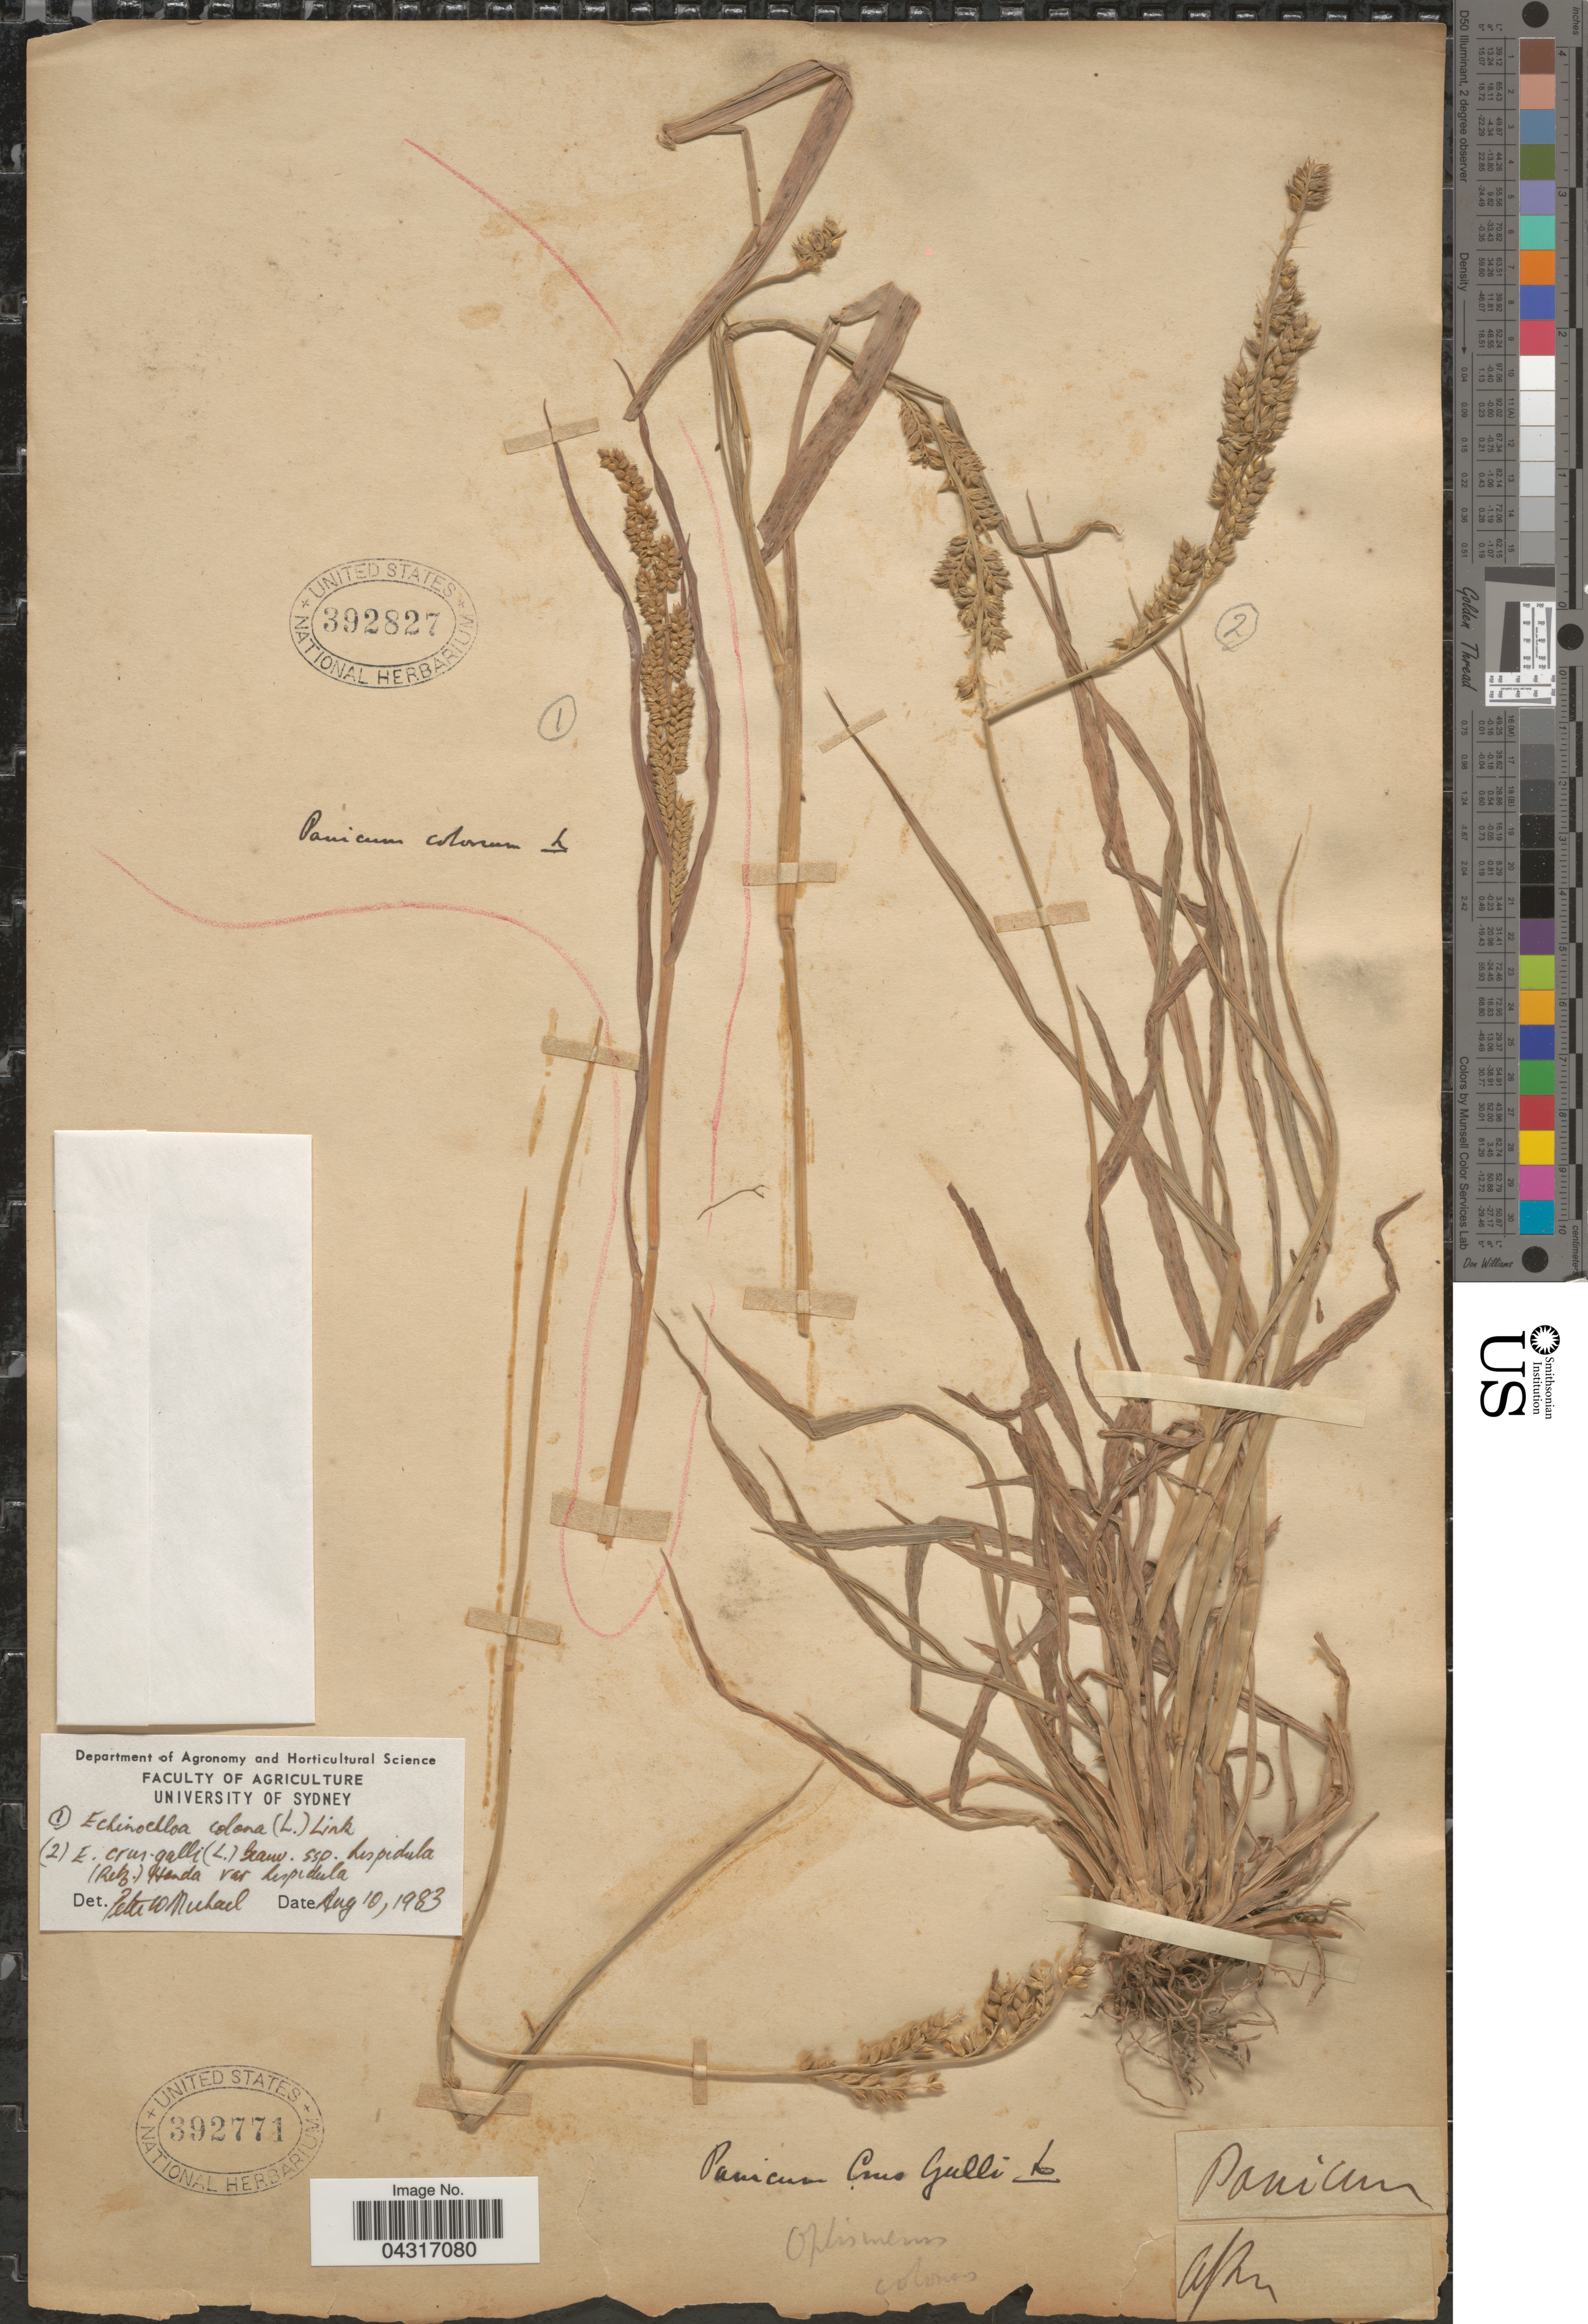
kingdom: Plantae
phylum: Tracheophyta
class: Liliopsida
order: Poales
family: Poaceae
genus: Echinochloa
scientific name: Echinochloa colona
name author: (L.) Link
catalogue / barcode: US 392771-2